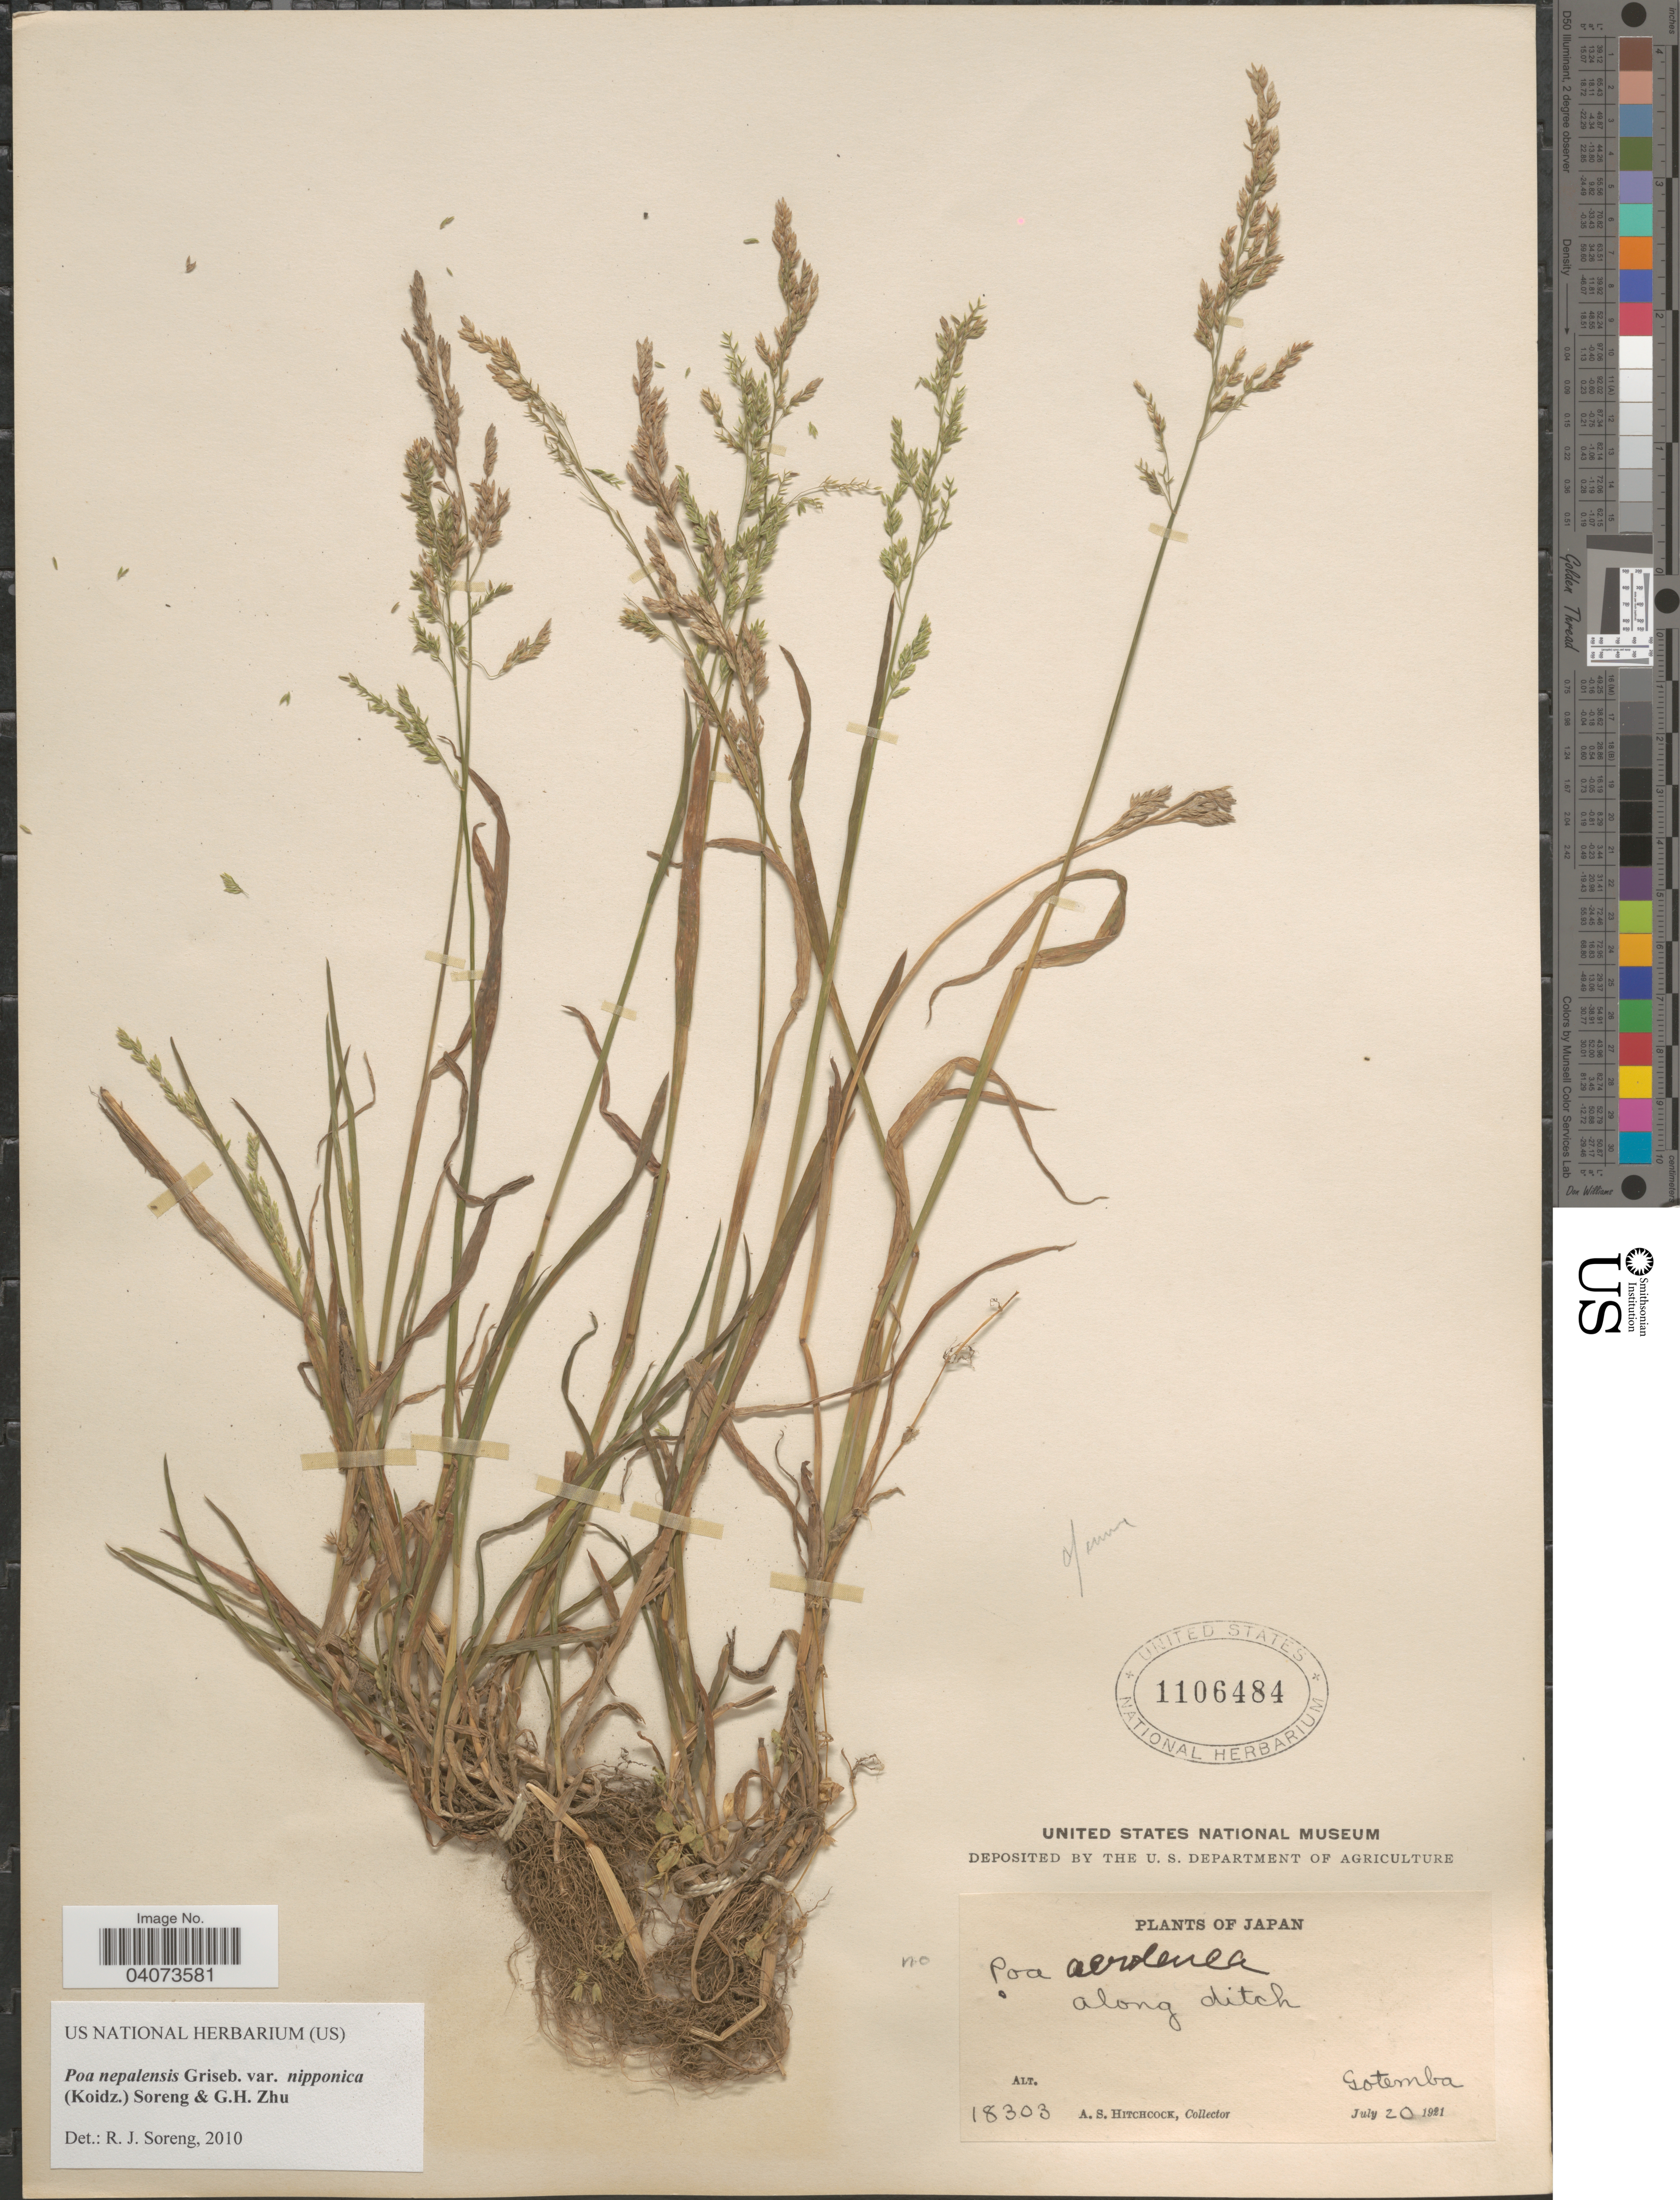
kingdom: Plantae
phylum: Tracheophyta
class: Liliopsida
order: Poales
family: Poaceae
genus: Poa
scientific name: Poa nepalensis var. nipponica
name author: (Koidz.) Soreng & G.H. Zhu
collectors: A. S. Hitchcock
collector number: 18303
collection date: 1921-07-20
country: Japan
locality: Gotemba.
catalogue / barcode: US 1106484